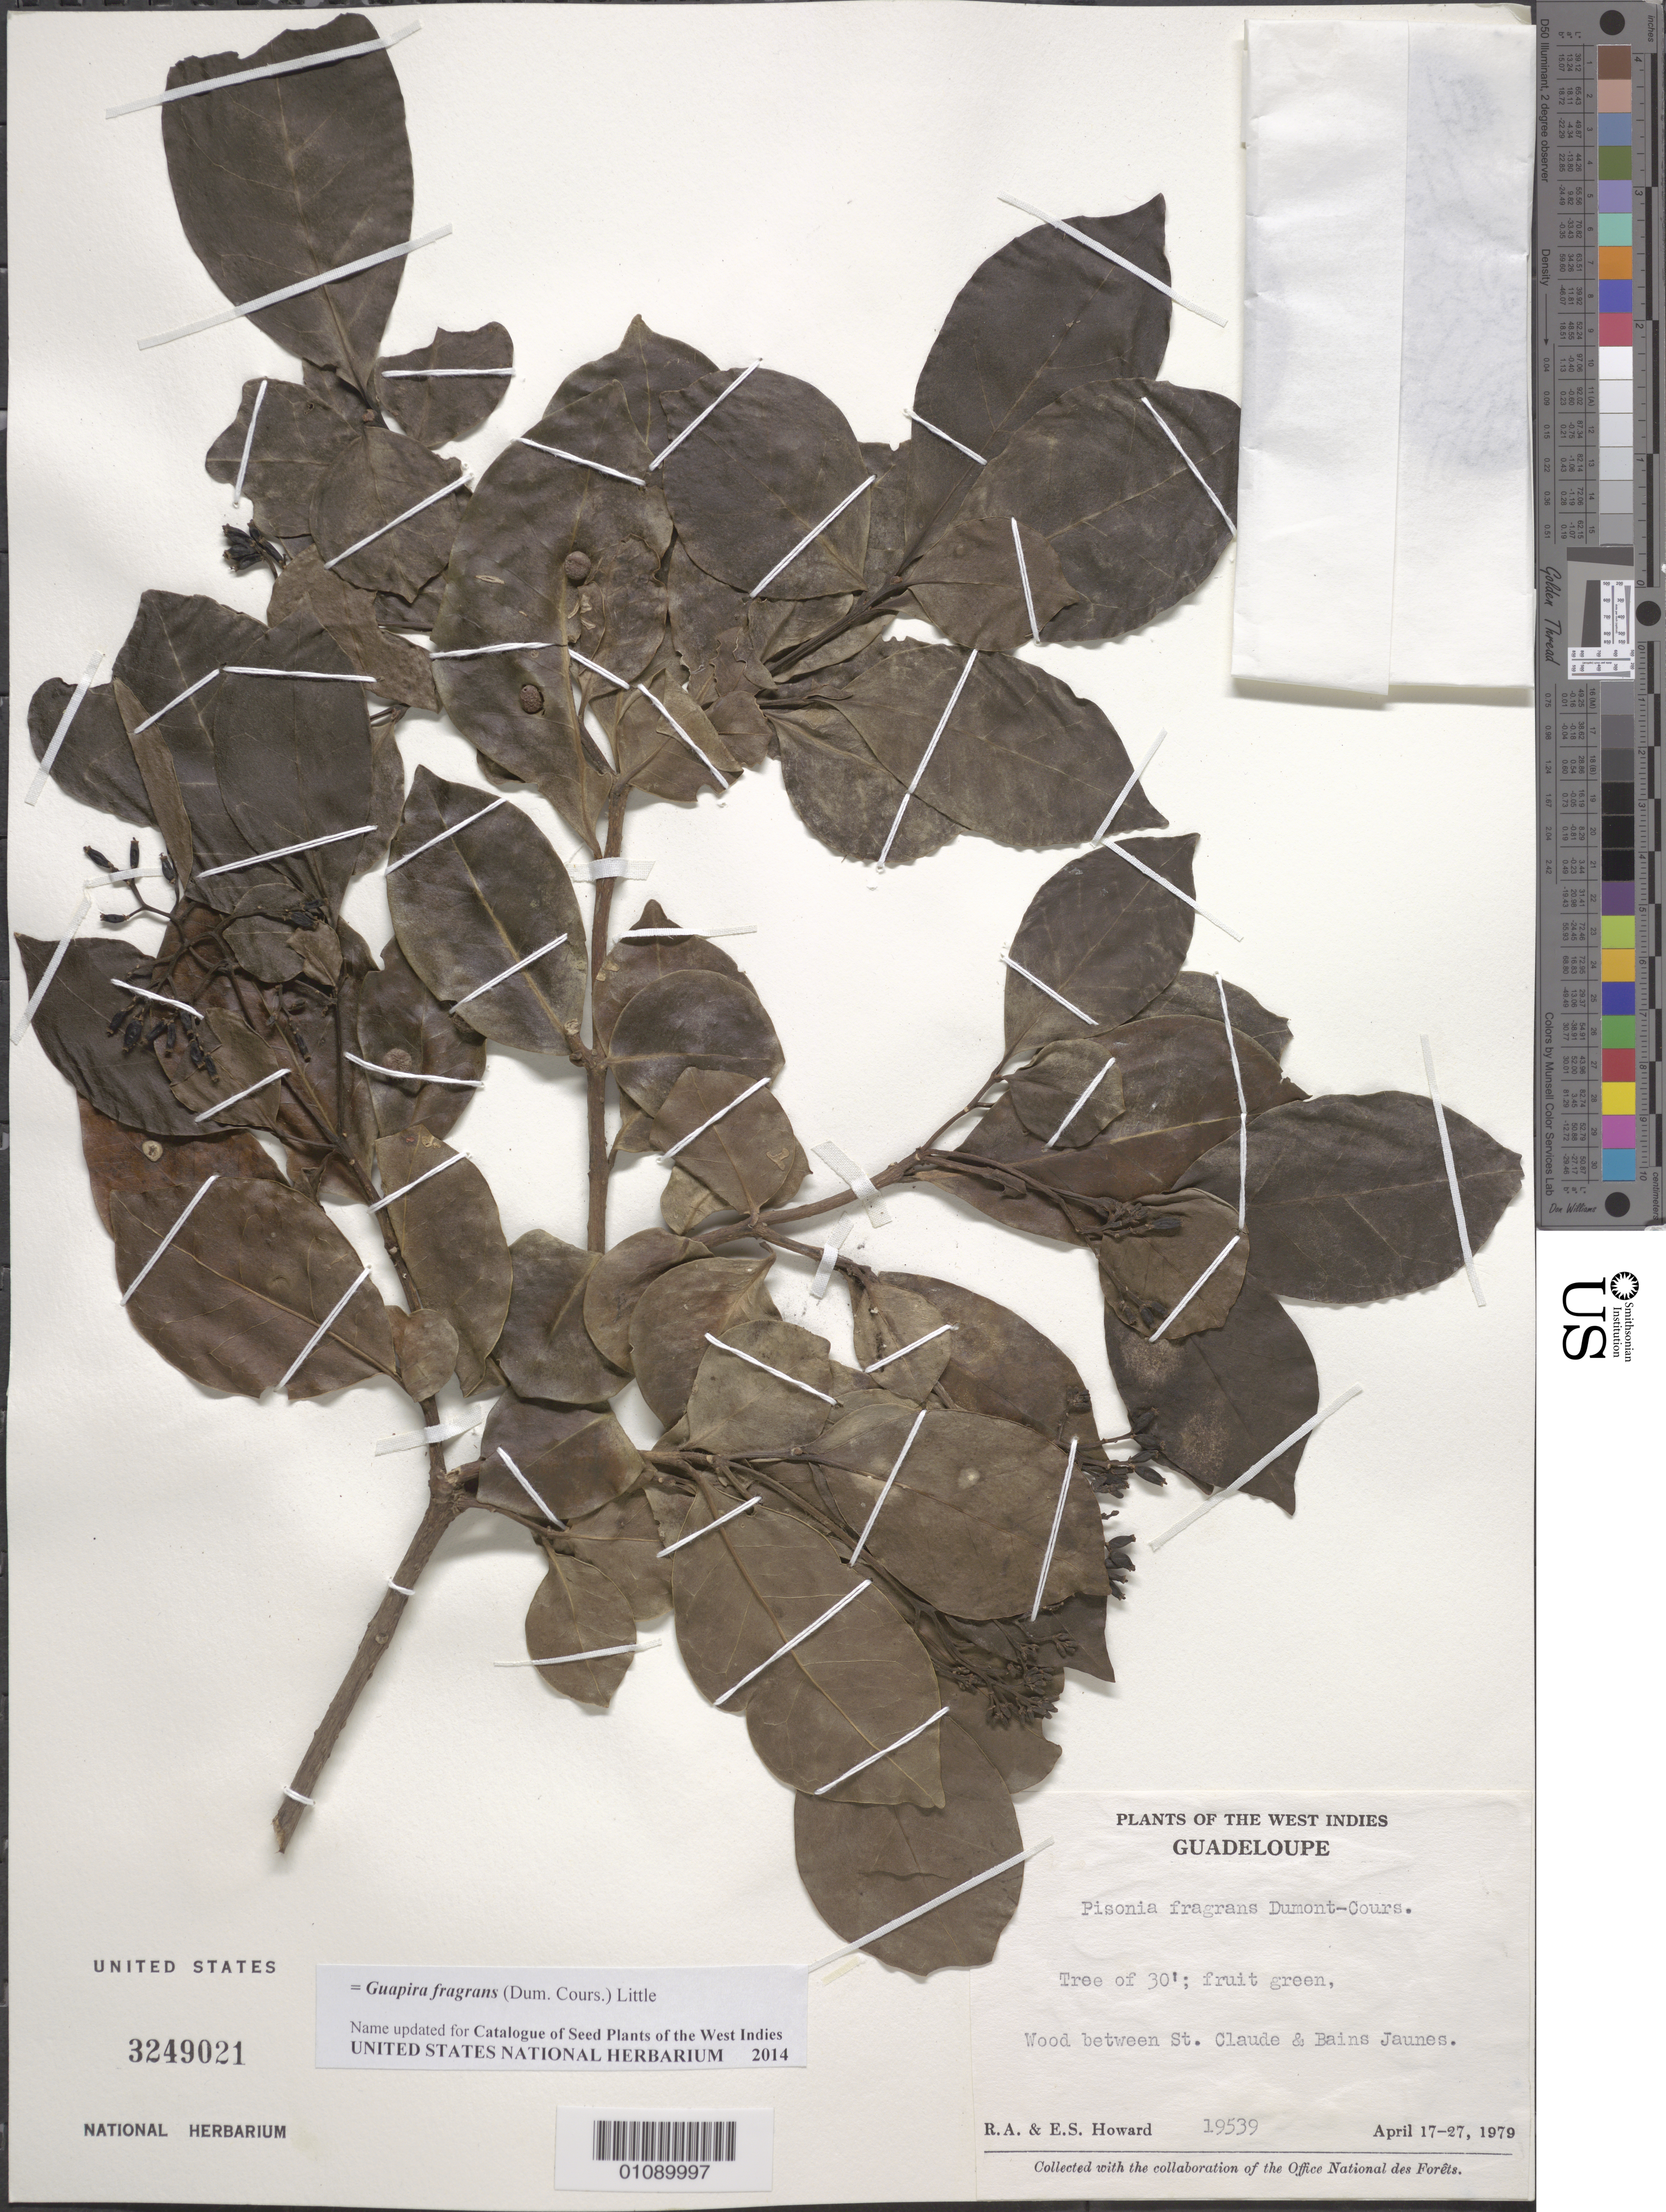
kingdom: Plantae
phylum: Tracheophyta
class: Magnoliopsida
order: Caryophyllales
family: Nyctaginaceae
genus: Guapira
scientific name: Guapira fragrans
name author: (Dum. Cours.) Little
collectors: R. A. Howard & E. S. Howard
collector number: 19539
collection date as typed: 17 Apr 1979 to 27 Apr 1979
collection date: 1979-04-17/1979-04-27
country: Guadeloupe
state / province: St. Claude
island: Basse Terre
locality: Wood between St. Claude & Bains Jaunes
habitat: Woods.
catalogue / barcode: US 3249021